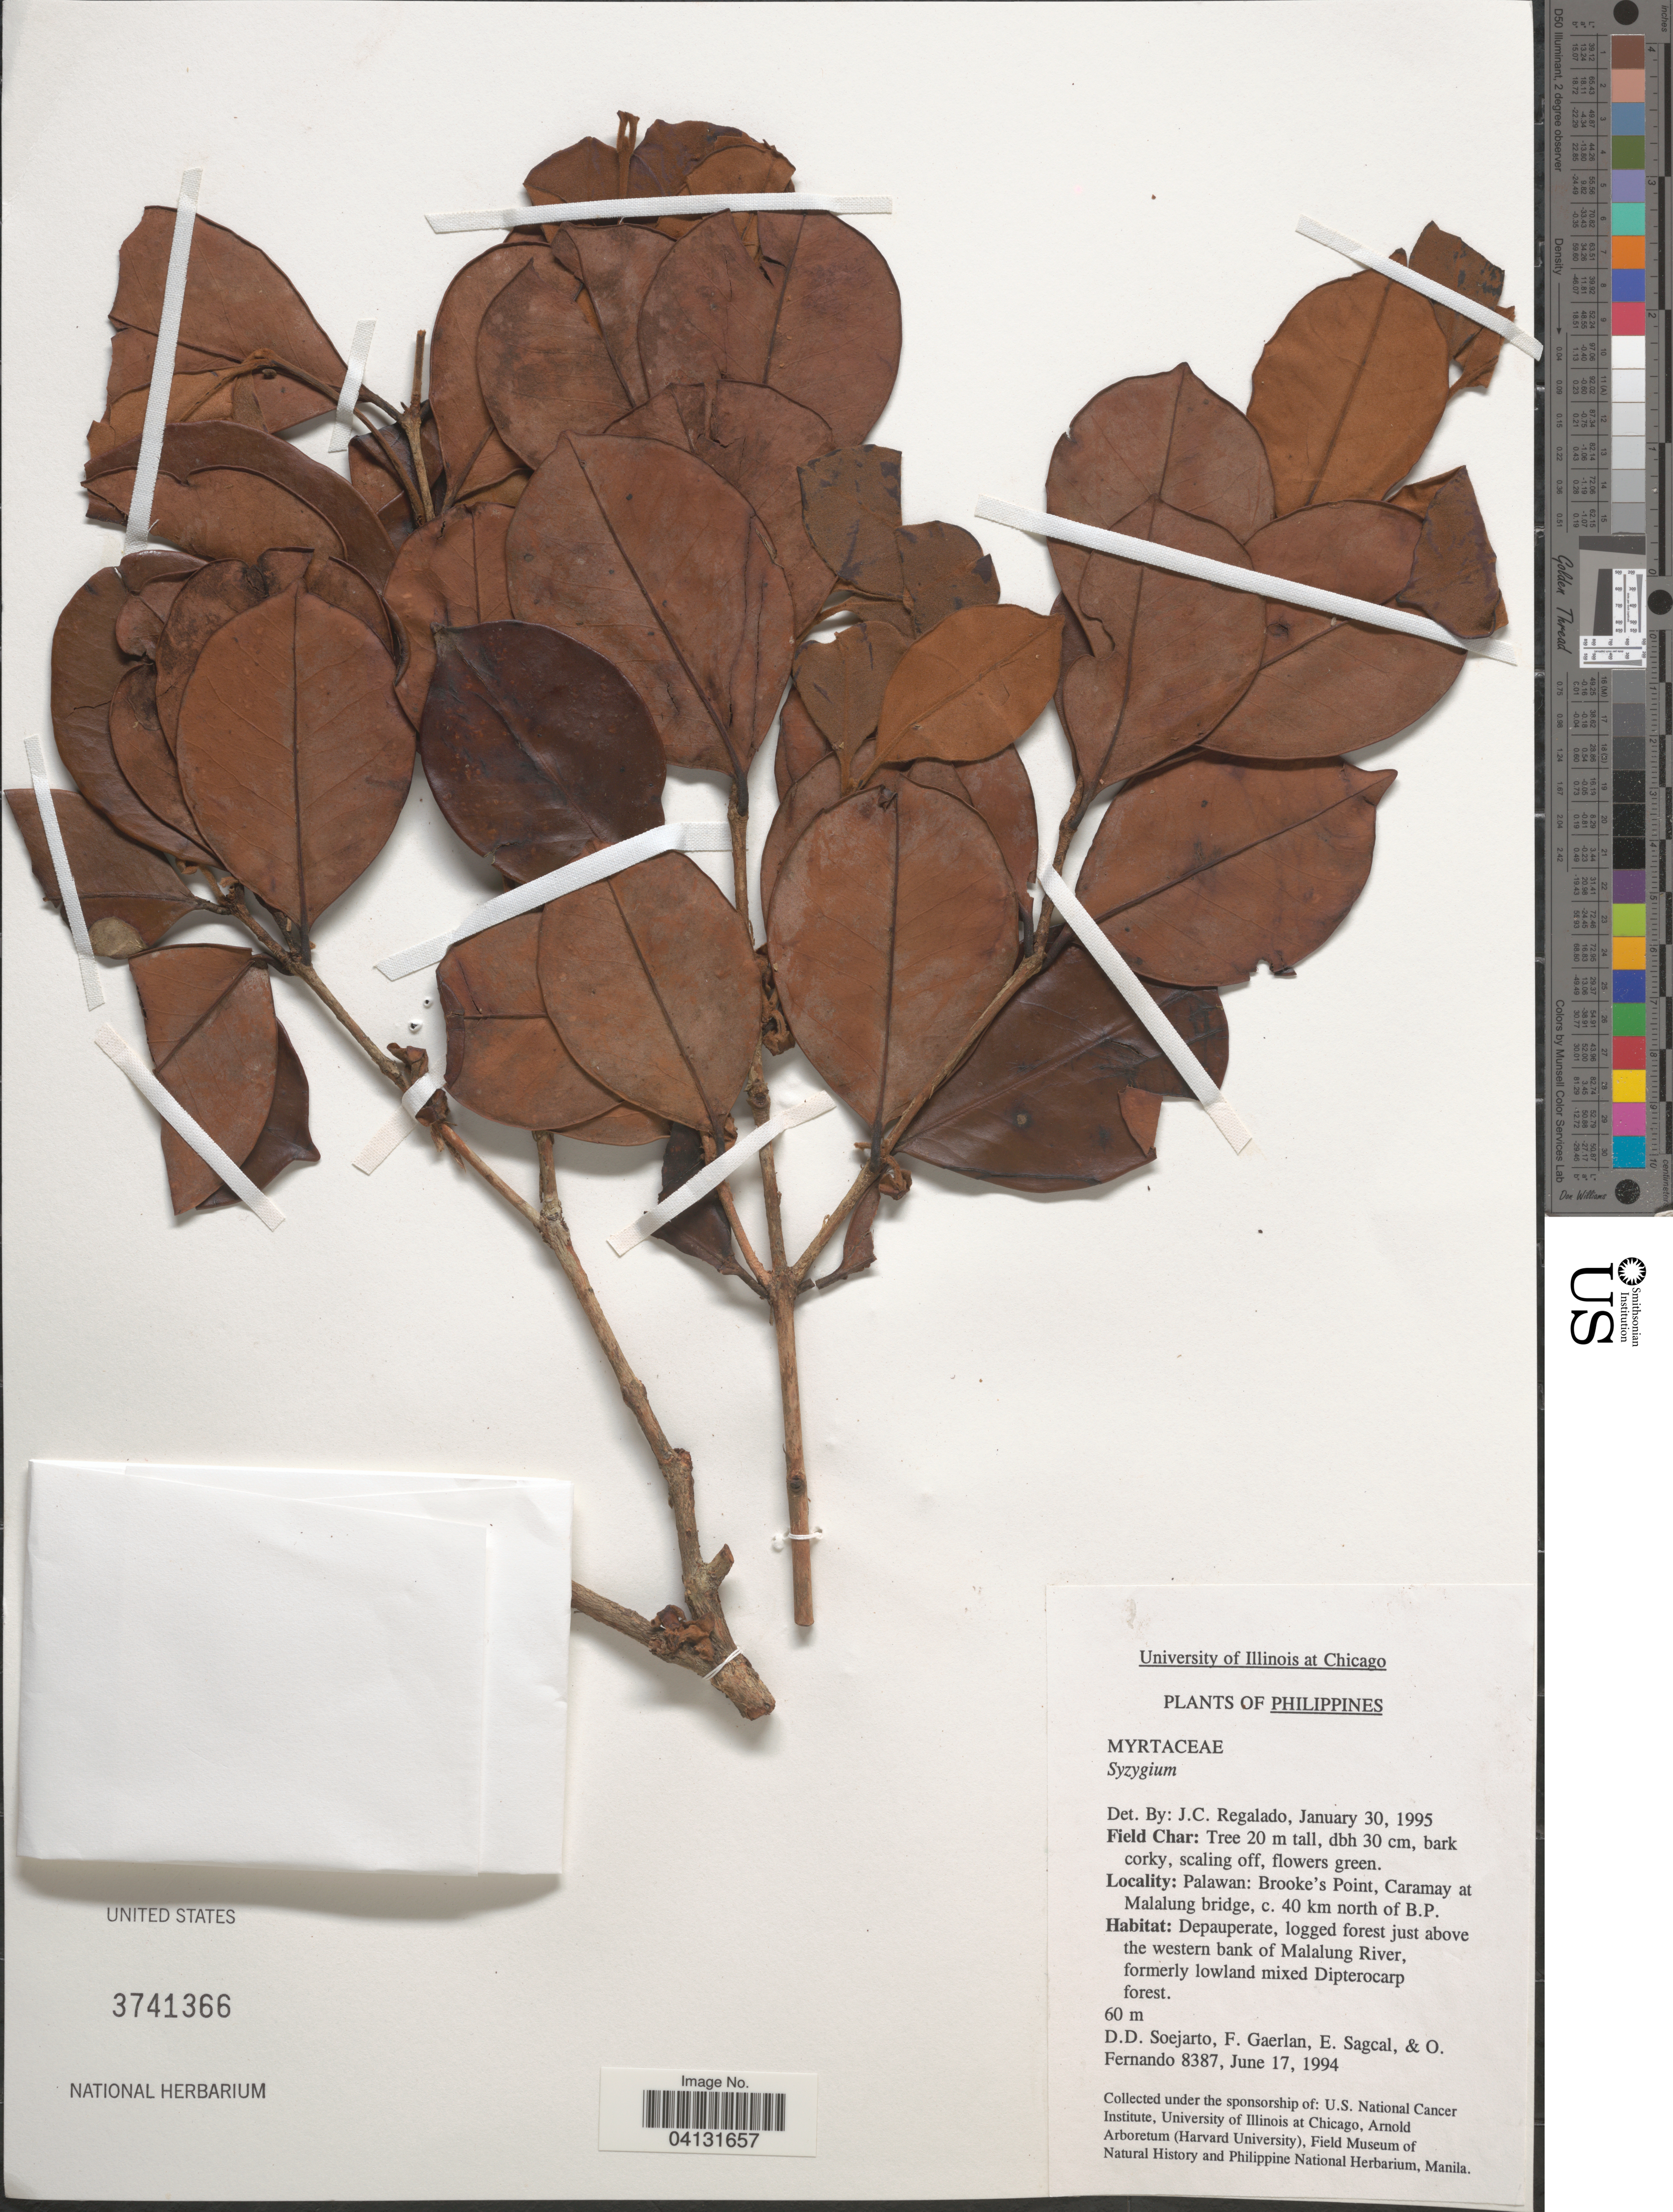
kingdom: Plantae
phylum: Tracheophyta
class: Magnoliopsida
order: Myrtales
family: Myrtaceae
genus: Syzygium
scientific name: Syzygium sp.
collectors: F. Gaerlan, E. Sagcal & O. Fernando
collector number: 8387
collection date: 1994-06-17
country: Philippines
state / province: Mimaropa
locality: Palawan: Brooke's Point, Caramay at Malalung bridge, c. 40 km north of B.P. Depauperate, logged forest just above the western bank of Malalung River, formerly lowland mixed Dipterocarp forest.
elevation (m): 60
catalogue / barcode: US 3741366